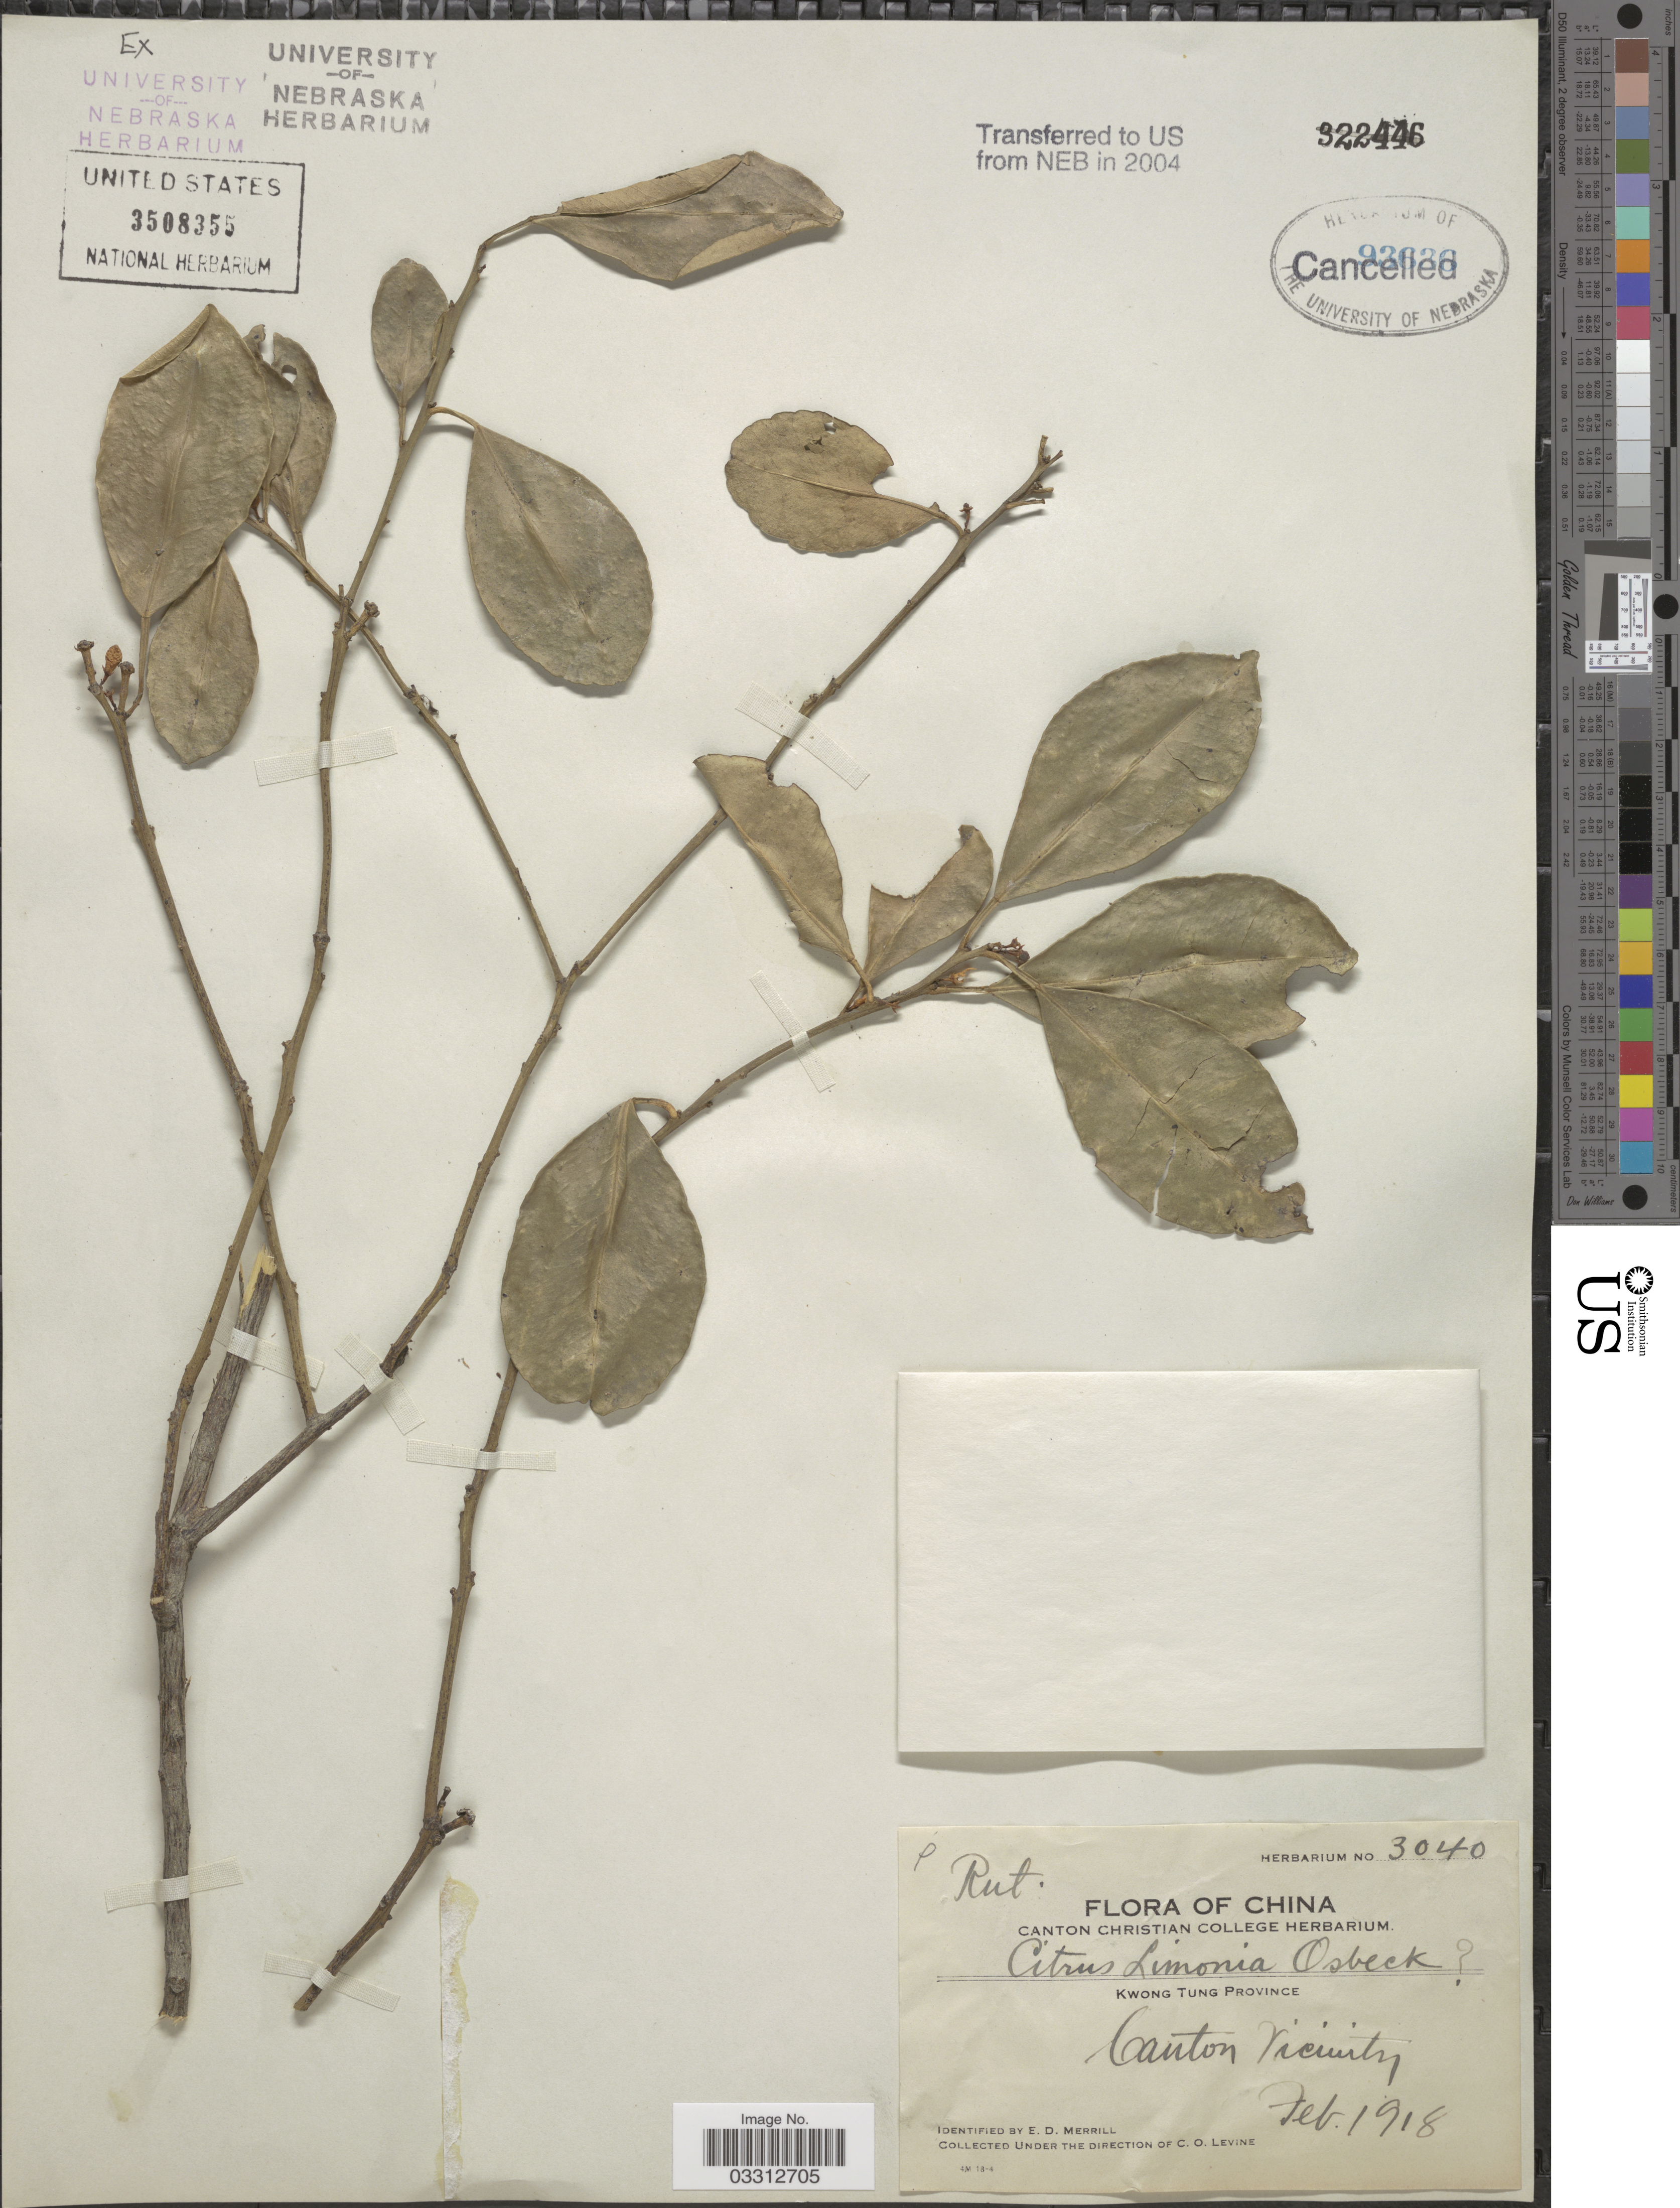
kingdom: Plantae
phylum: Tracheophyta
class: Magnoliopsida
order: Sapindales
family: Rutaceae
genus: Citrus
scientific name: Citrus x limonia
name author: Osbeck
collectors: C. O. Levine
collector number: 3040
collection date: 1918-02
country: China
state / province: Guangdong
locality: Kwong Tung Province, Canton Vicinity.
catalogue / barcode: US 3508355